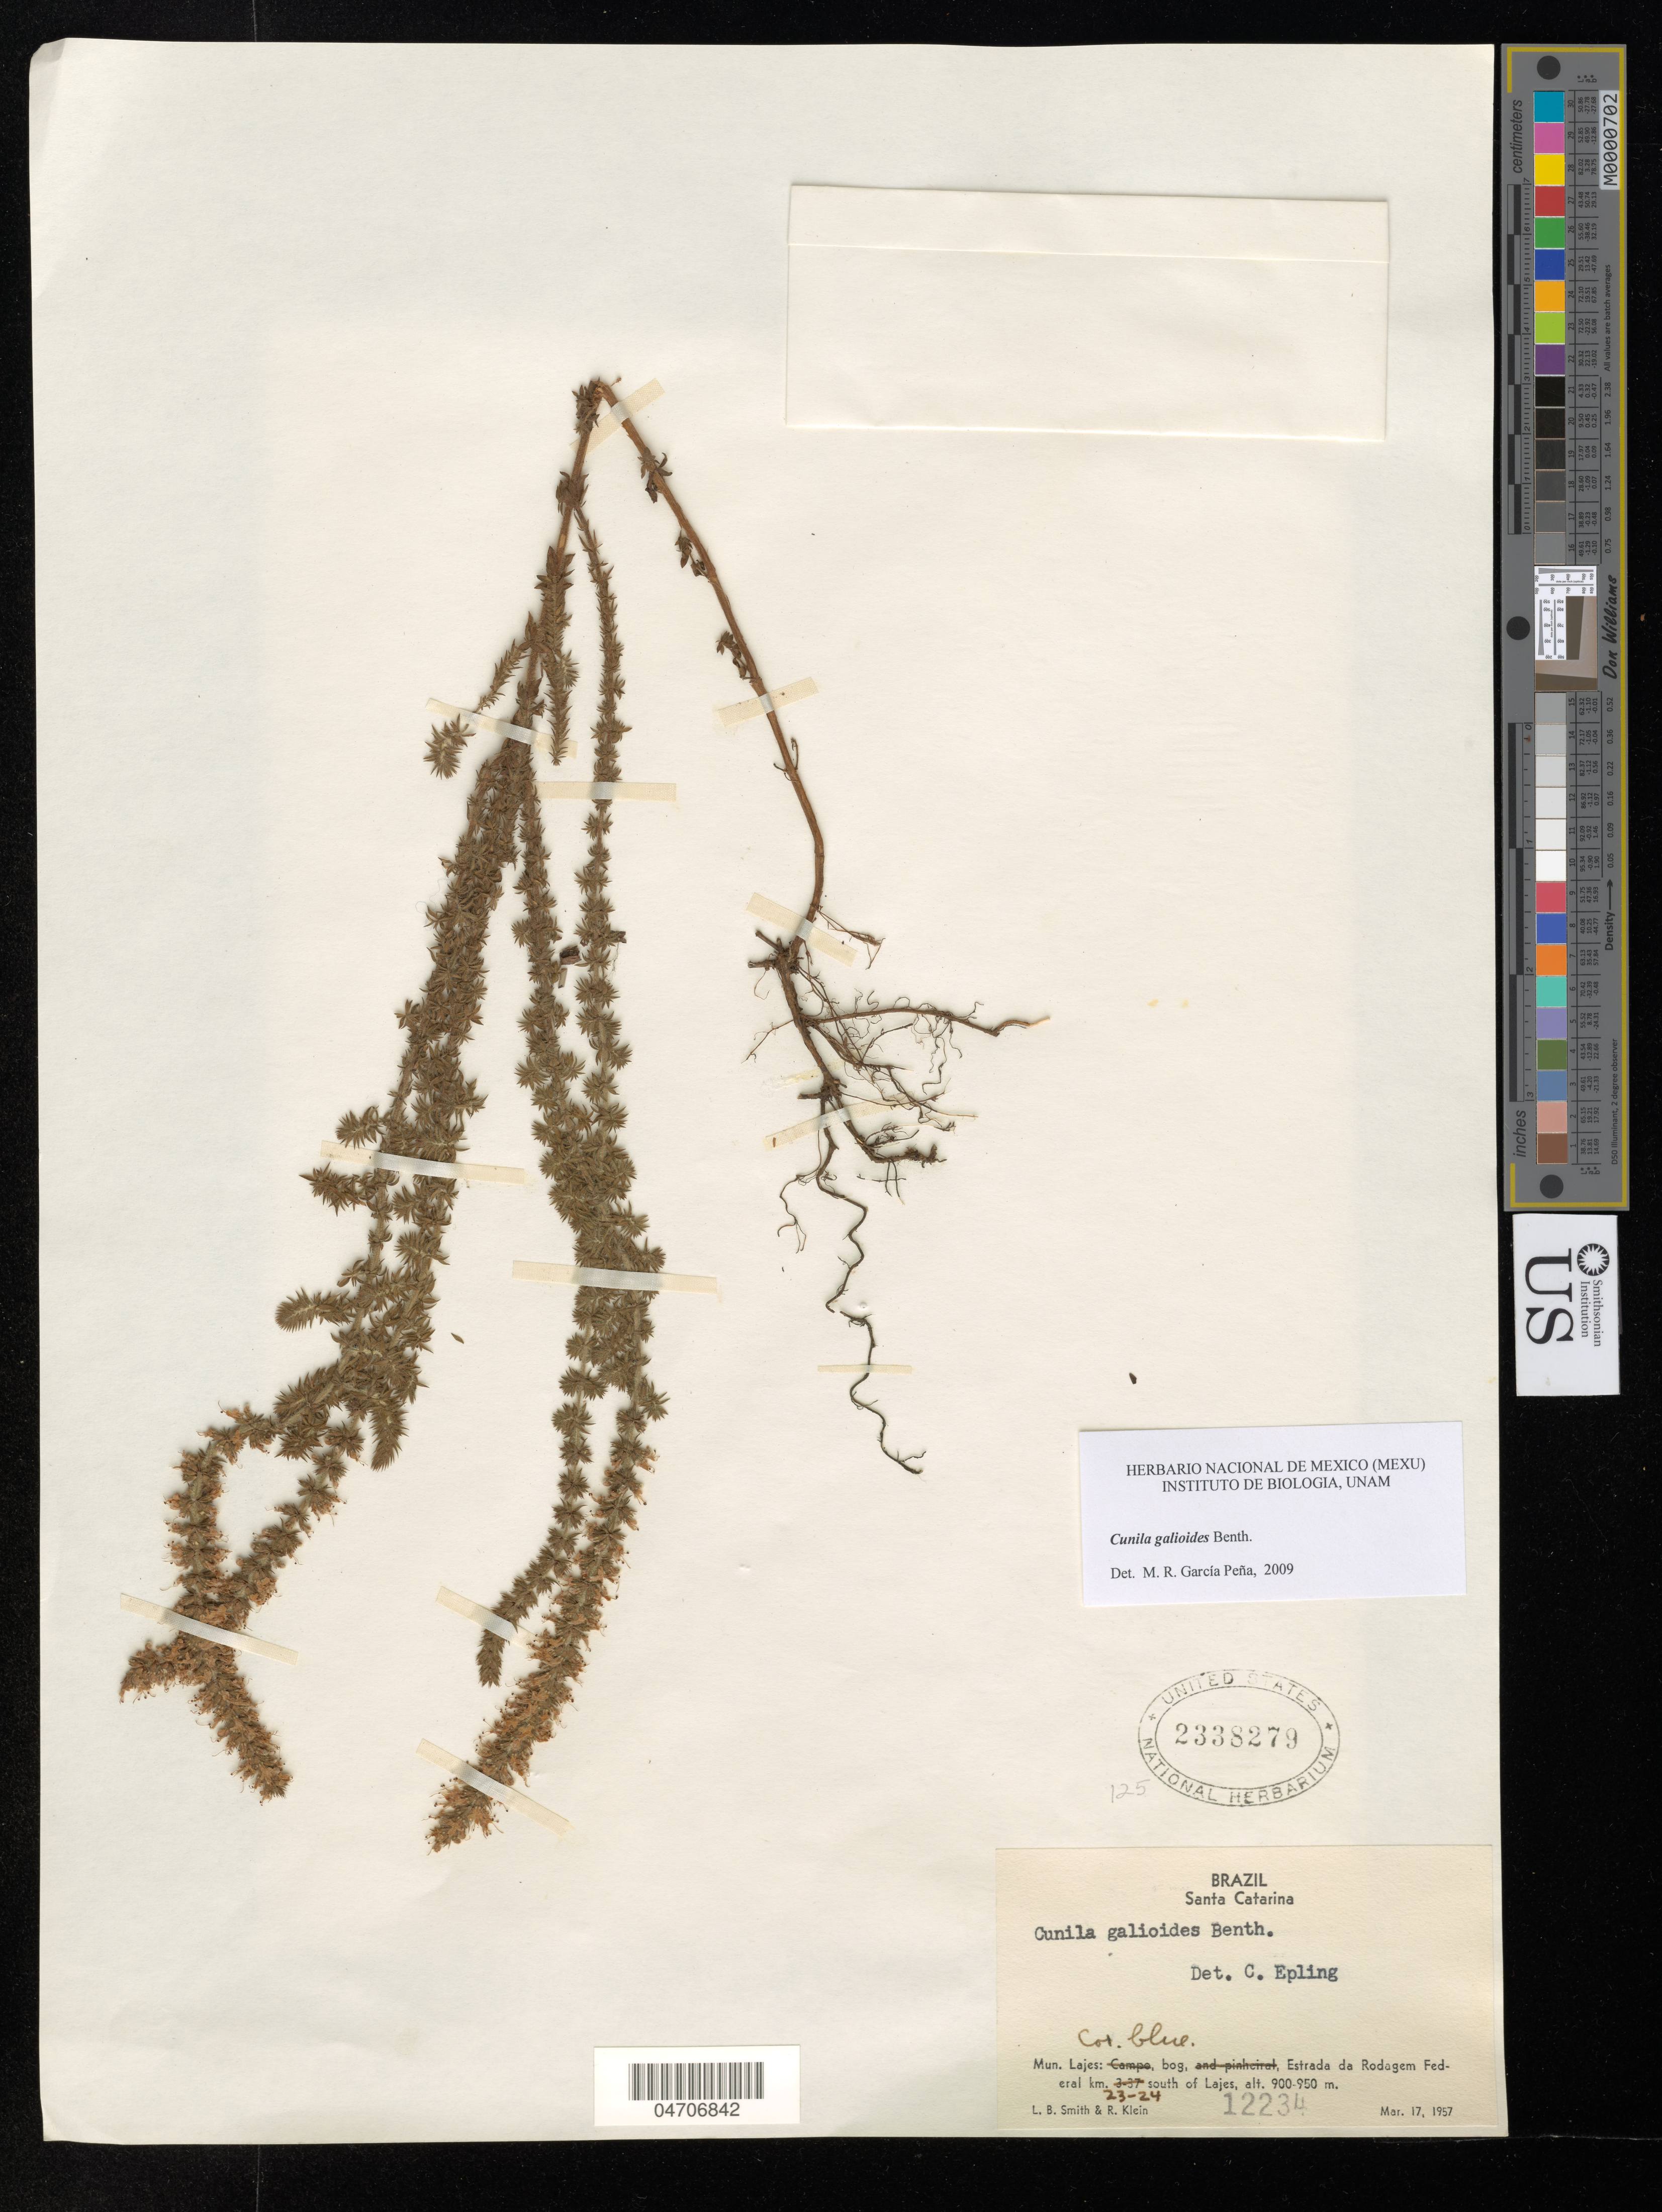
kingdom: Plantae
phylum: Tracheophyta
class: Magnoliopsida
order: Lamiales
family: Lamiaceae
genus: Cunila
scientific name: Cunila galioides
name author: Benth.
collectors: L. Smith & R. Klein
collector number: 12234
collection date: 1957-03-17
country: Brazil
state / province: Santa Catarina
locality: Mun. Lajes: bog, Estrada da Rodagem Federal km. 23-24 south of Lajes.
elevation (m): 900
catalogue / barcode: US 2338279